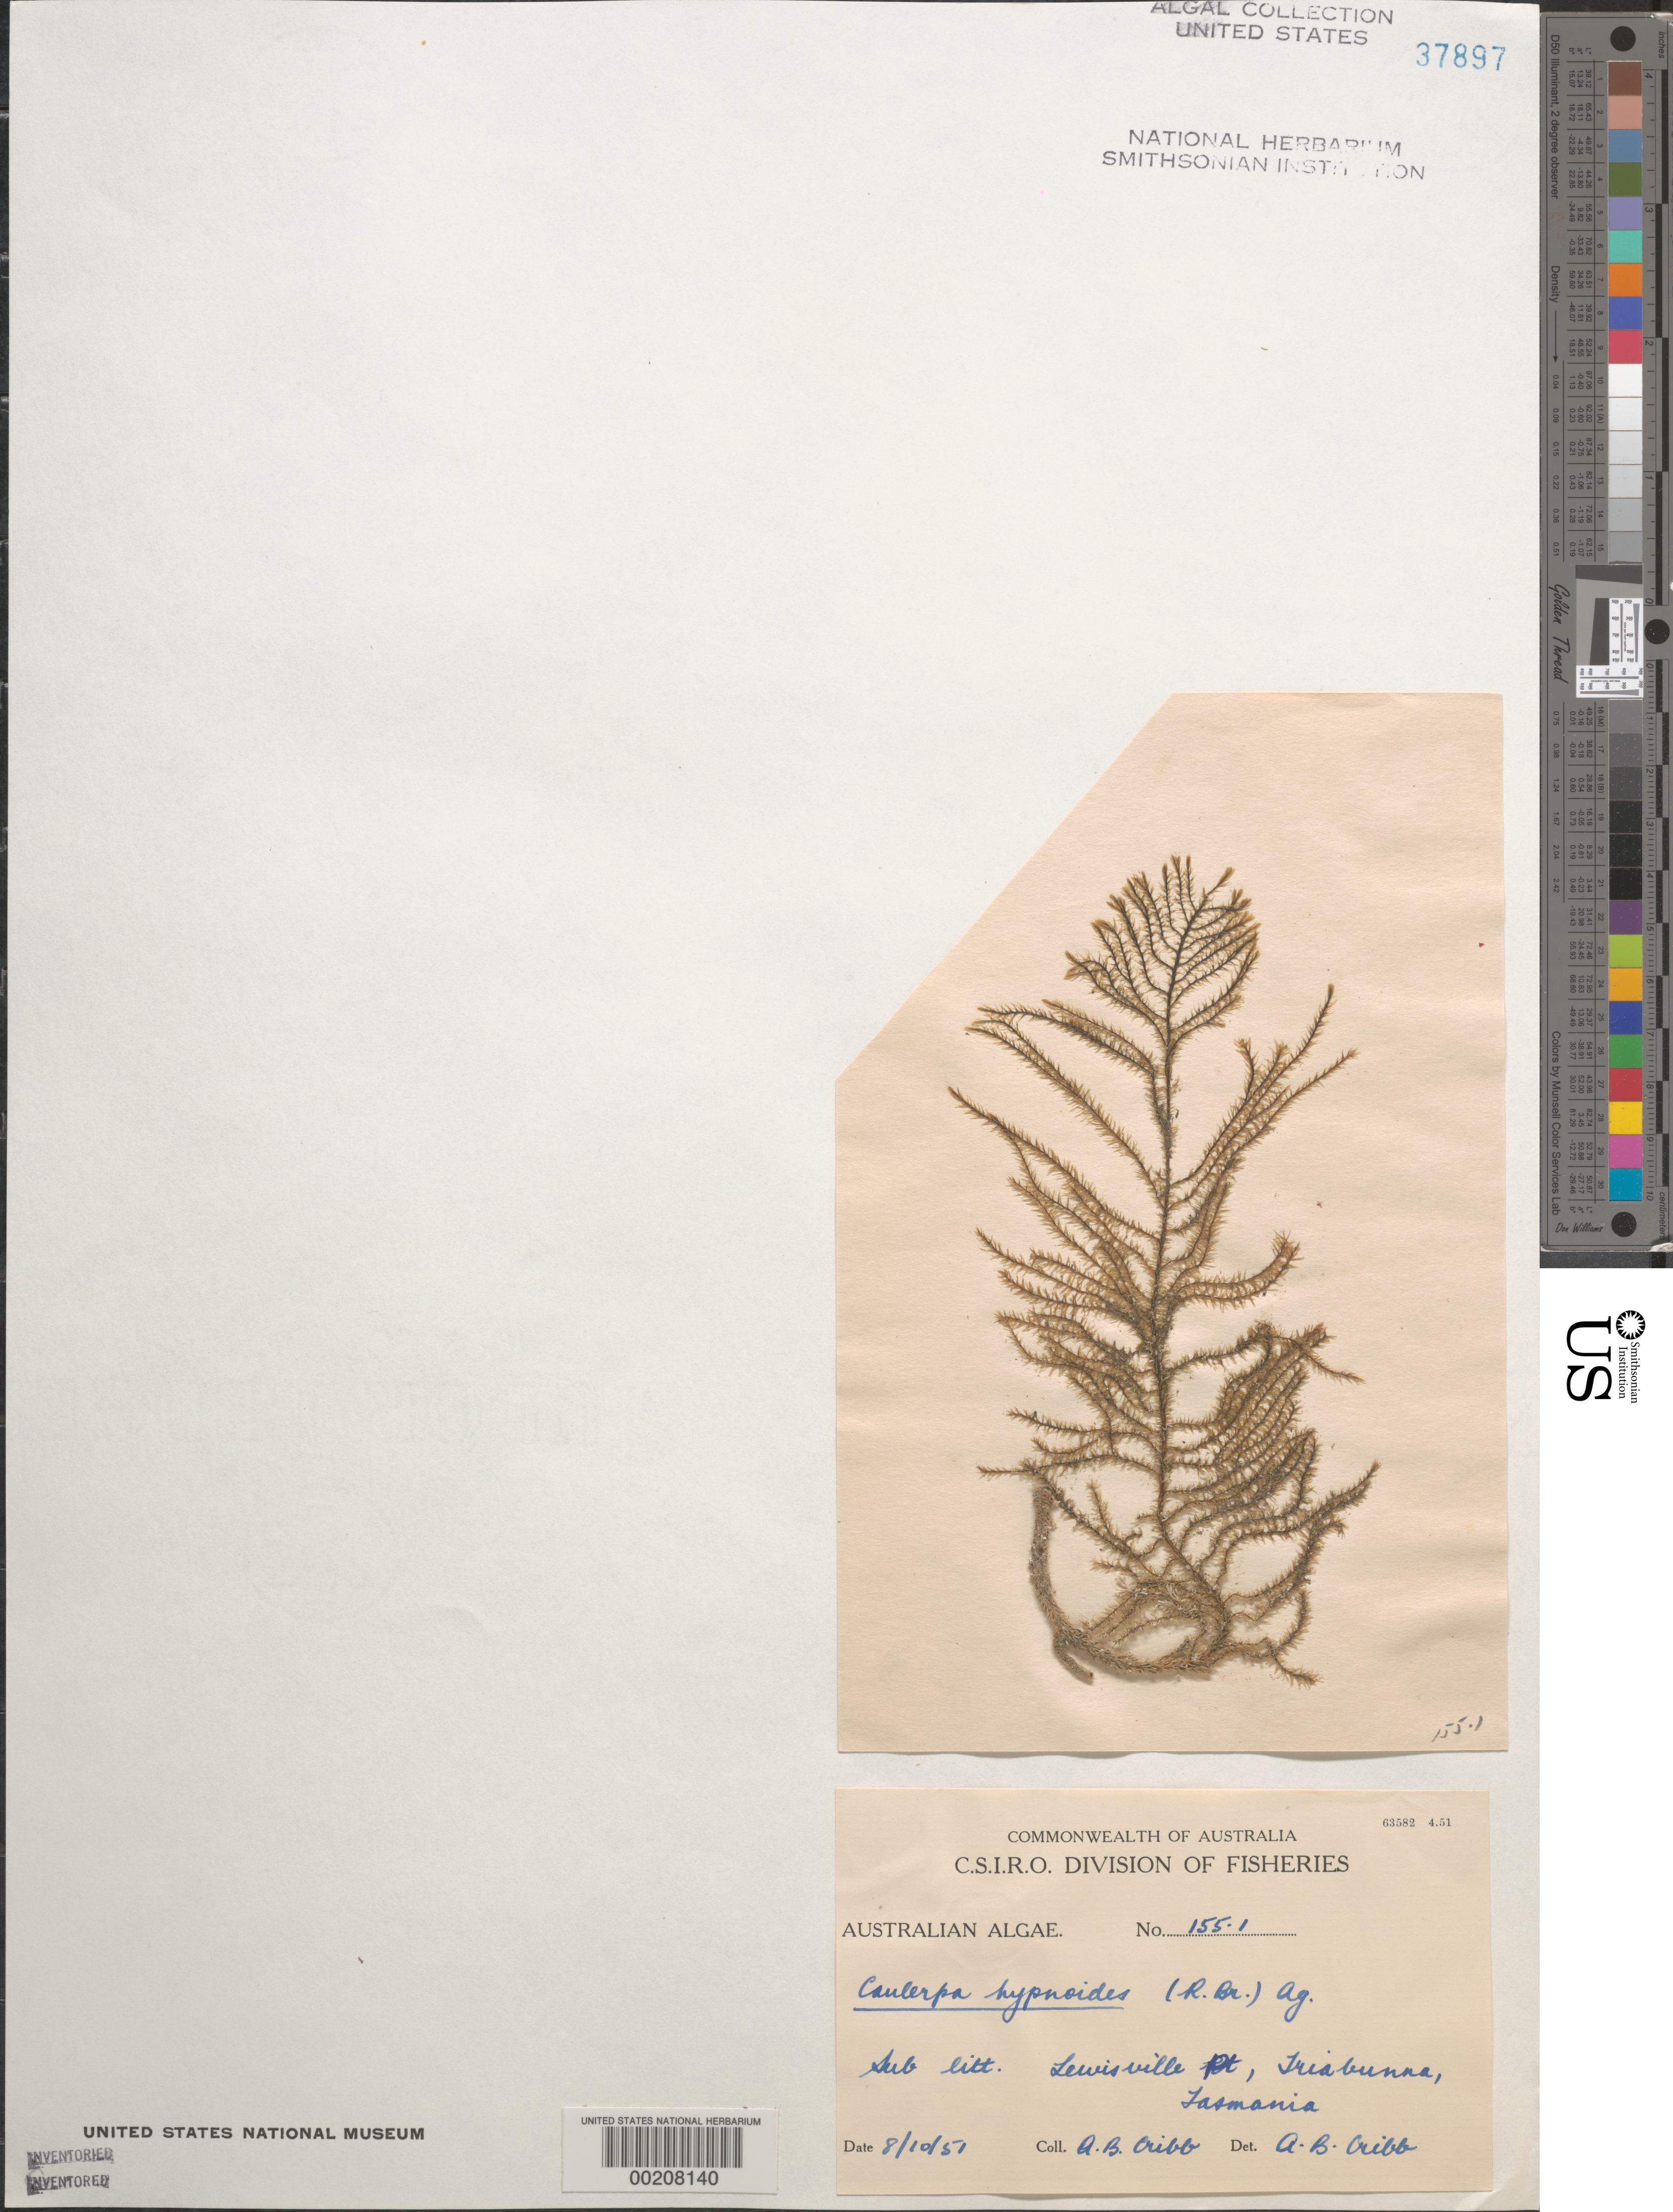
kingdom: Plantae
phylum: Chlorophyta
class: Ulvophyceae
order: Bryopsidales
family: Caulerpaceae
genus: Caulerpa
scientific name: Caulerpa flexilis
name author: J.V.Lamouroux ex C. Agardh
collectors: A. Cribb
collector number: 155.1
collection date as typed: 08 Oct 1951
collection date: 1951-10-08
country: Australia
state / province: Tasmania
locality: Triabunna, lewisville point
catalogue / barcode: US 37897